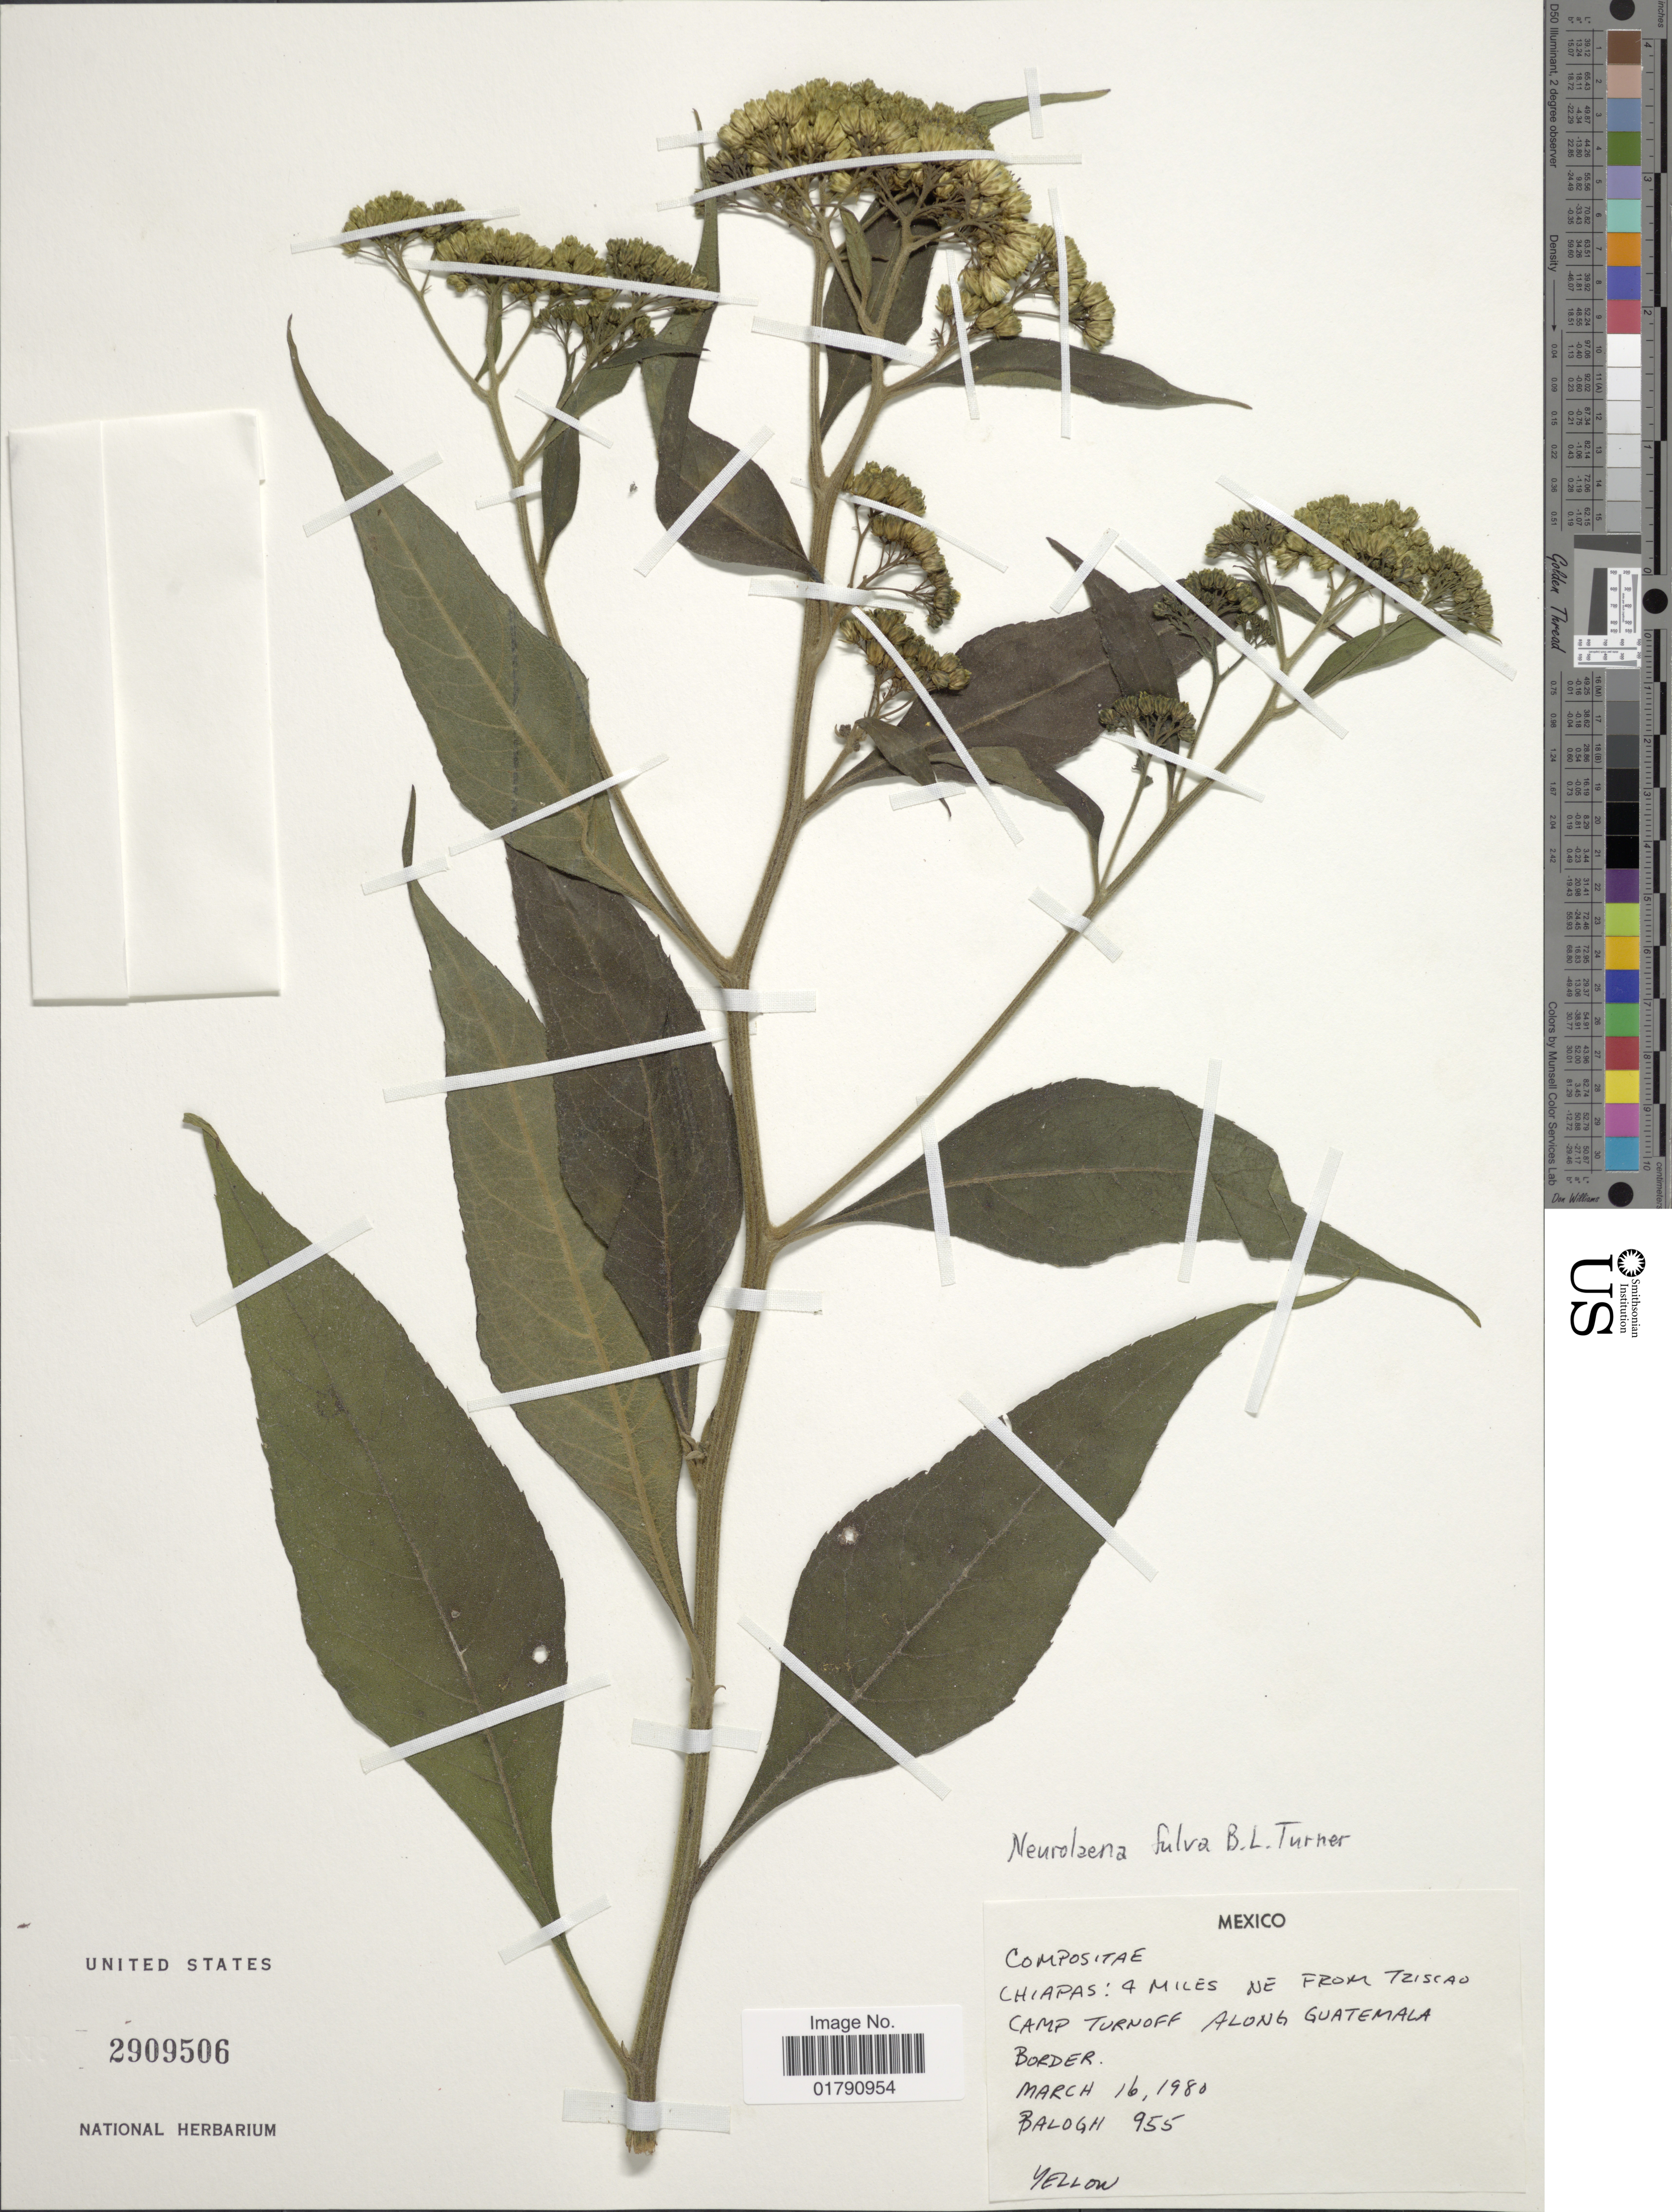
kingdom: Plantae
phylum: Tracheophyta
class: Magnoliopsida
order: Asterales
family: Asteraceae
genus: Neurolaena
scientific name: Neurolaena fulva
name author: B.L. Turner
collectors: -. Balogh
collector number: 955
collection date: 1980-03-16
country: Mexico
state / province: Chiapas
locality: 4 miles NE from Tziscao Camp turnoff along Guatemala Border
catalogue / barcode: US 2909506